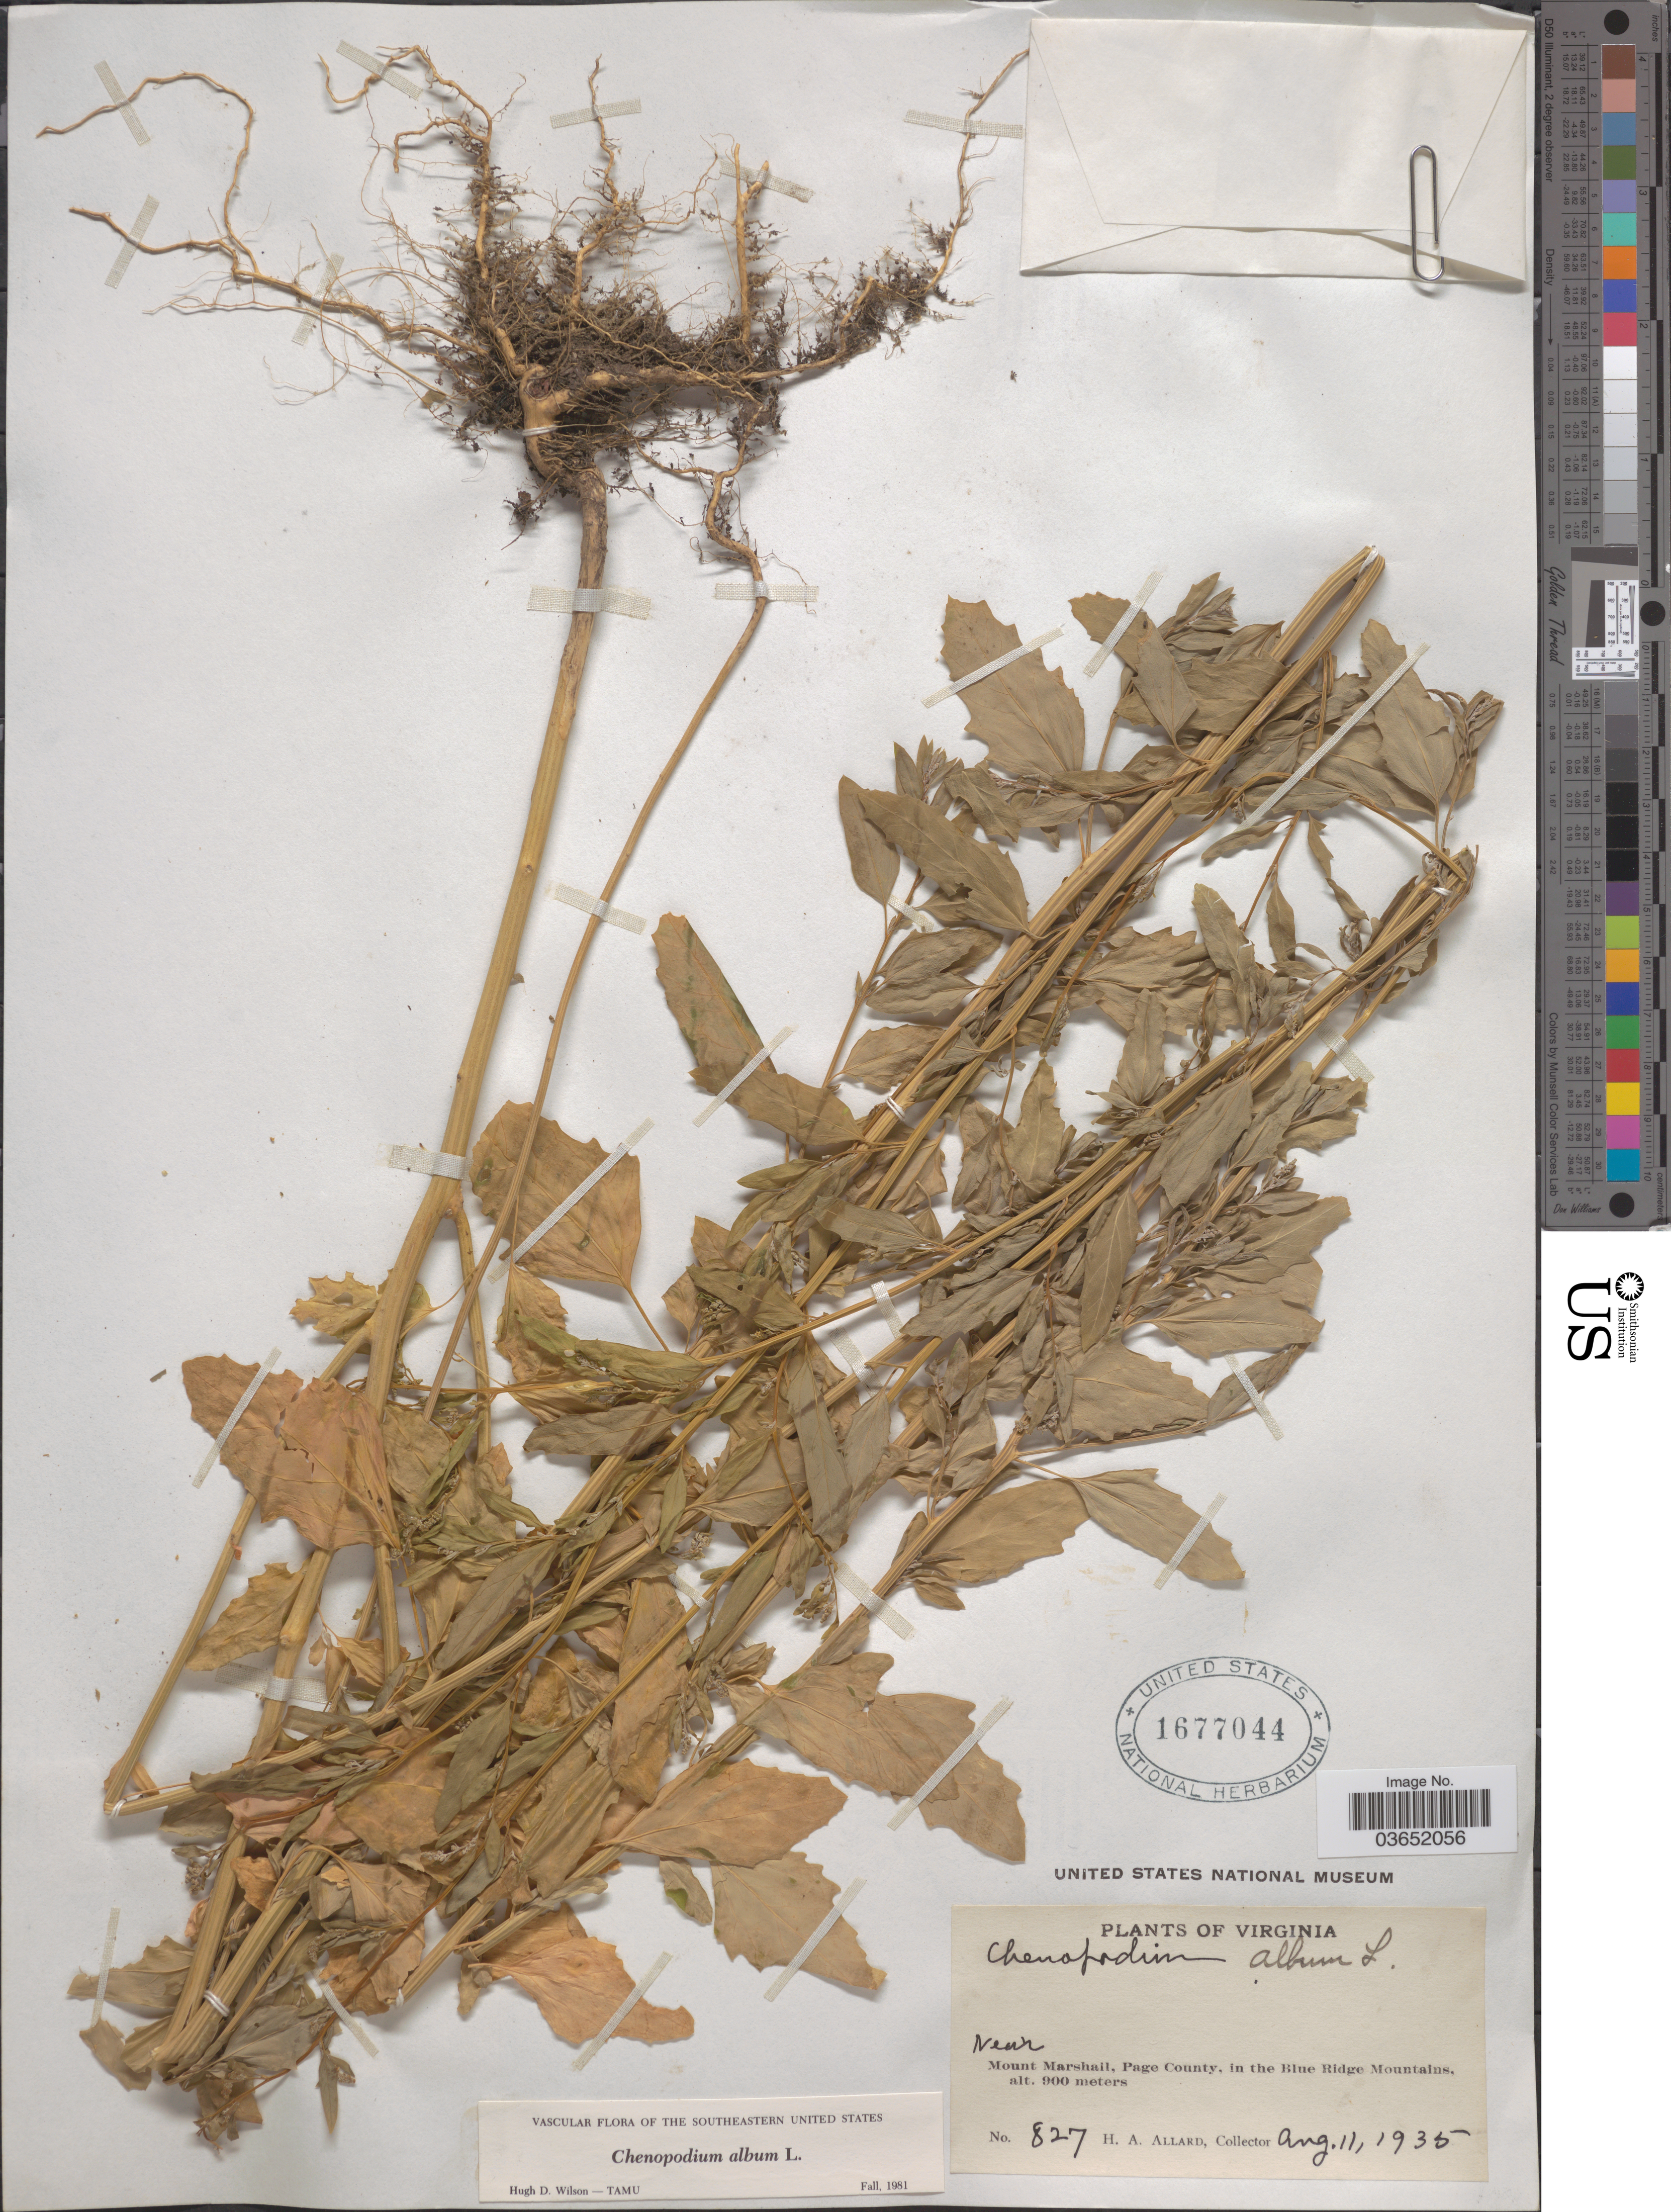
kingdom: Plantae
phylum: Tracheophyta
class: Magnoliopsida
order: Caryophyllales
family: Amaranthaceae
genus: Chenopodium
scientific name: Chenopodium album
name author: L.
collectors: H. A. Allard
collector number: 827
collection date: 1935-08-11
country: United States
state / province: Virginia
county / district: Page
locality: Near Mount Marshail, in the Blue Ridge Mountains.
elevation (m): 900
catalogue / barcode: US 1677044